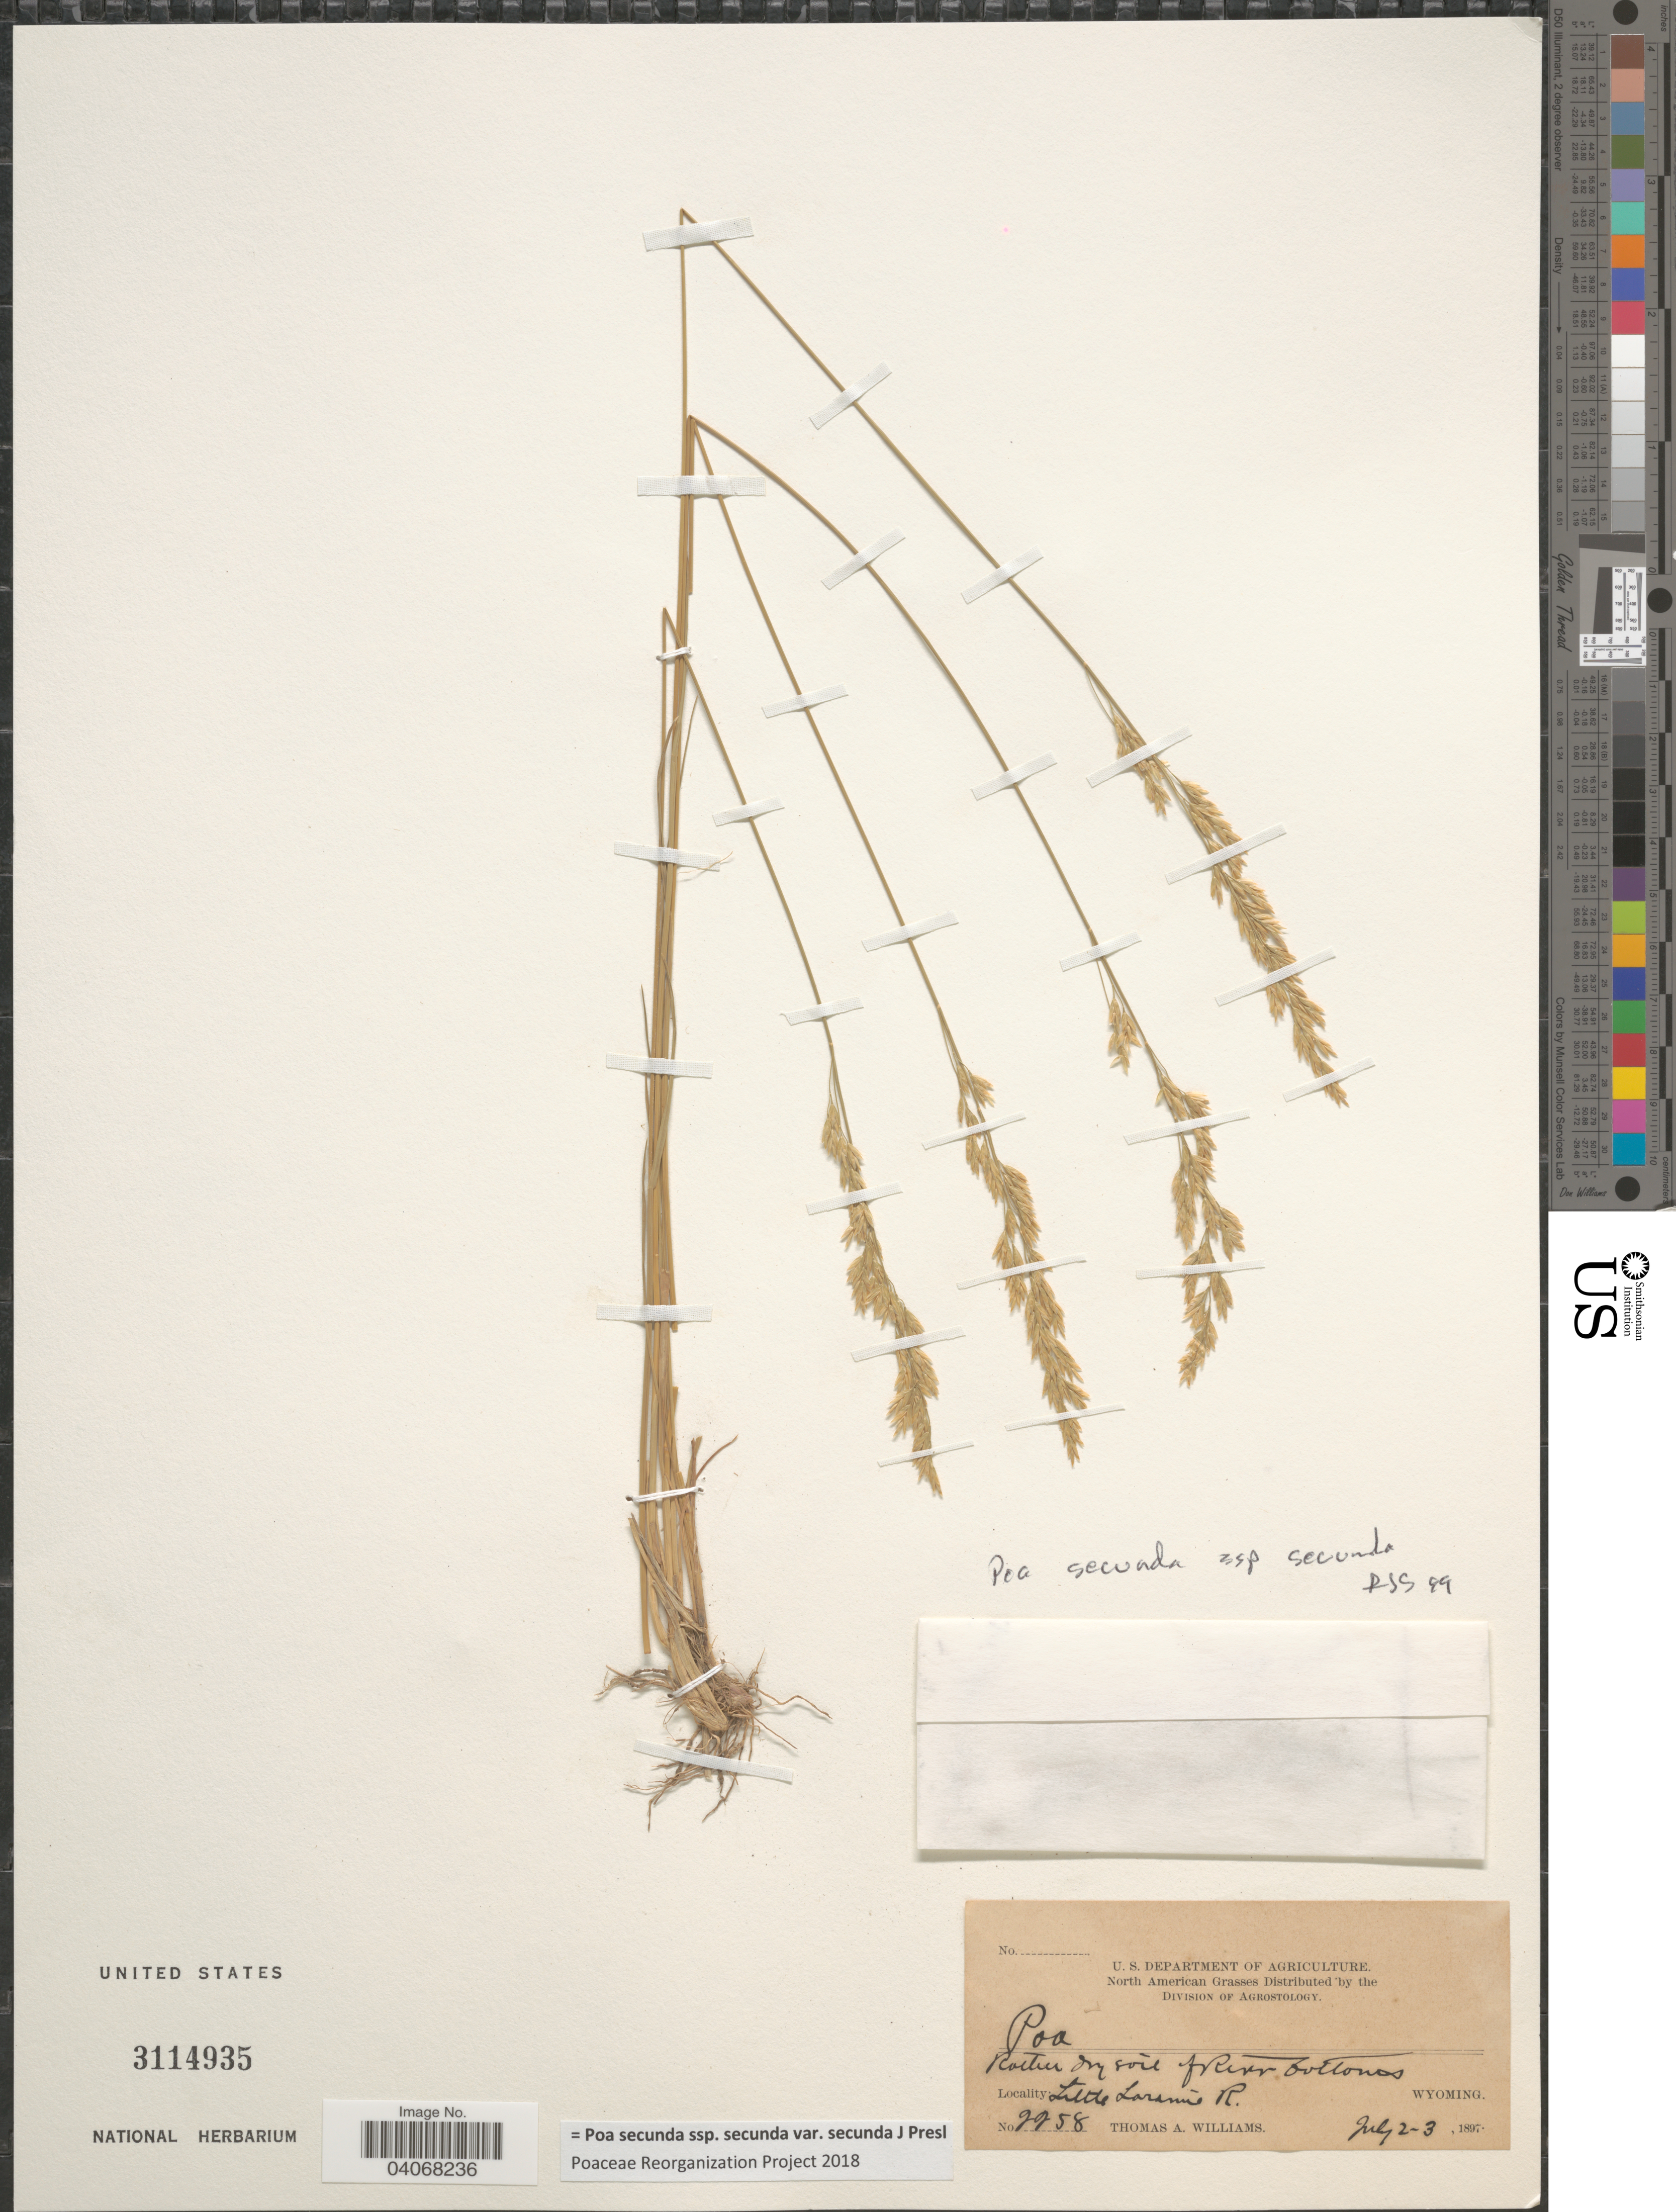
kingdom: Plantae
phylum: Tracheophyta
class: Liliopsida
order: Poales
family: Poaceae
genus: Poa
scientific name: Poa secunda subsp. secunda var. secunda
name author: J. Presl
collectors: T. A. Williams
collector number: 2958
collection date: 1897-07-02/1897-07-03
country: United States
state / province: Wyoming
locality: Little Laramie R.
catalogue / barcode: US 3114935